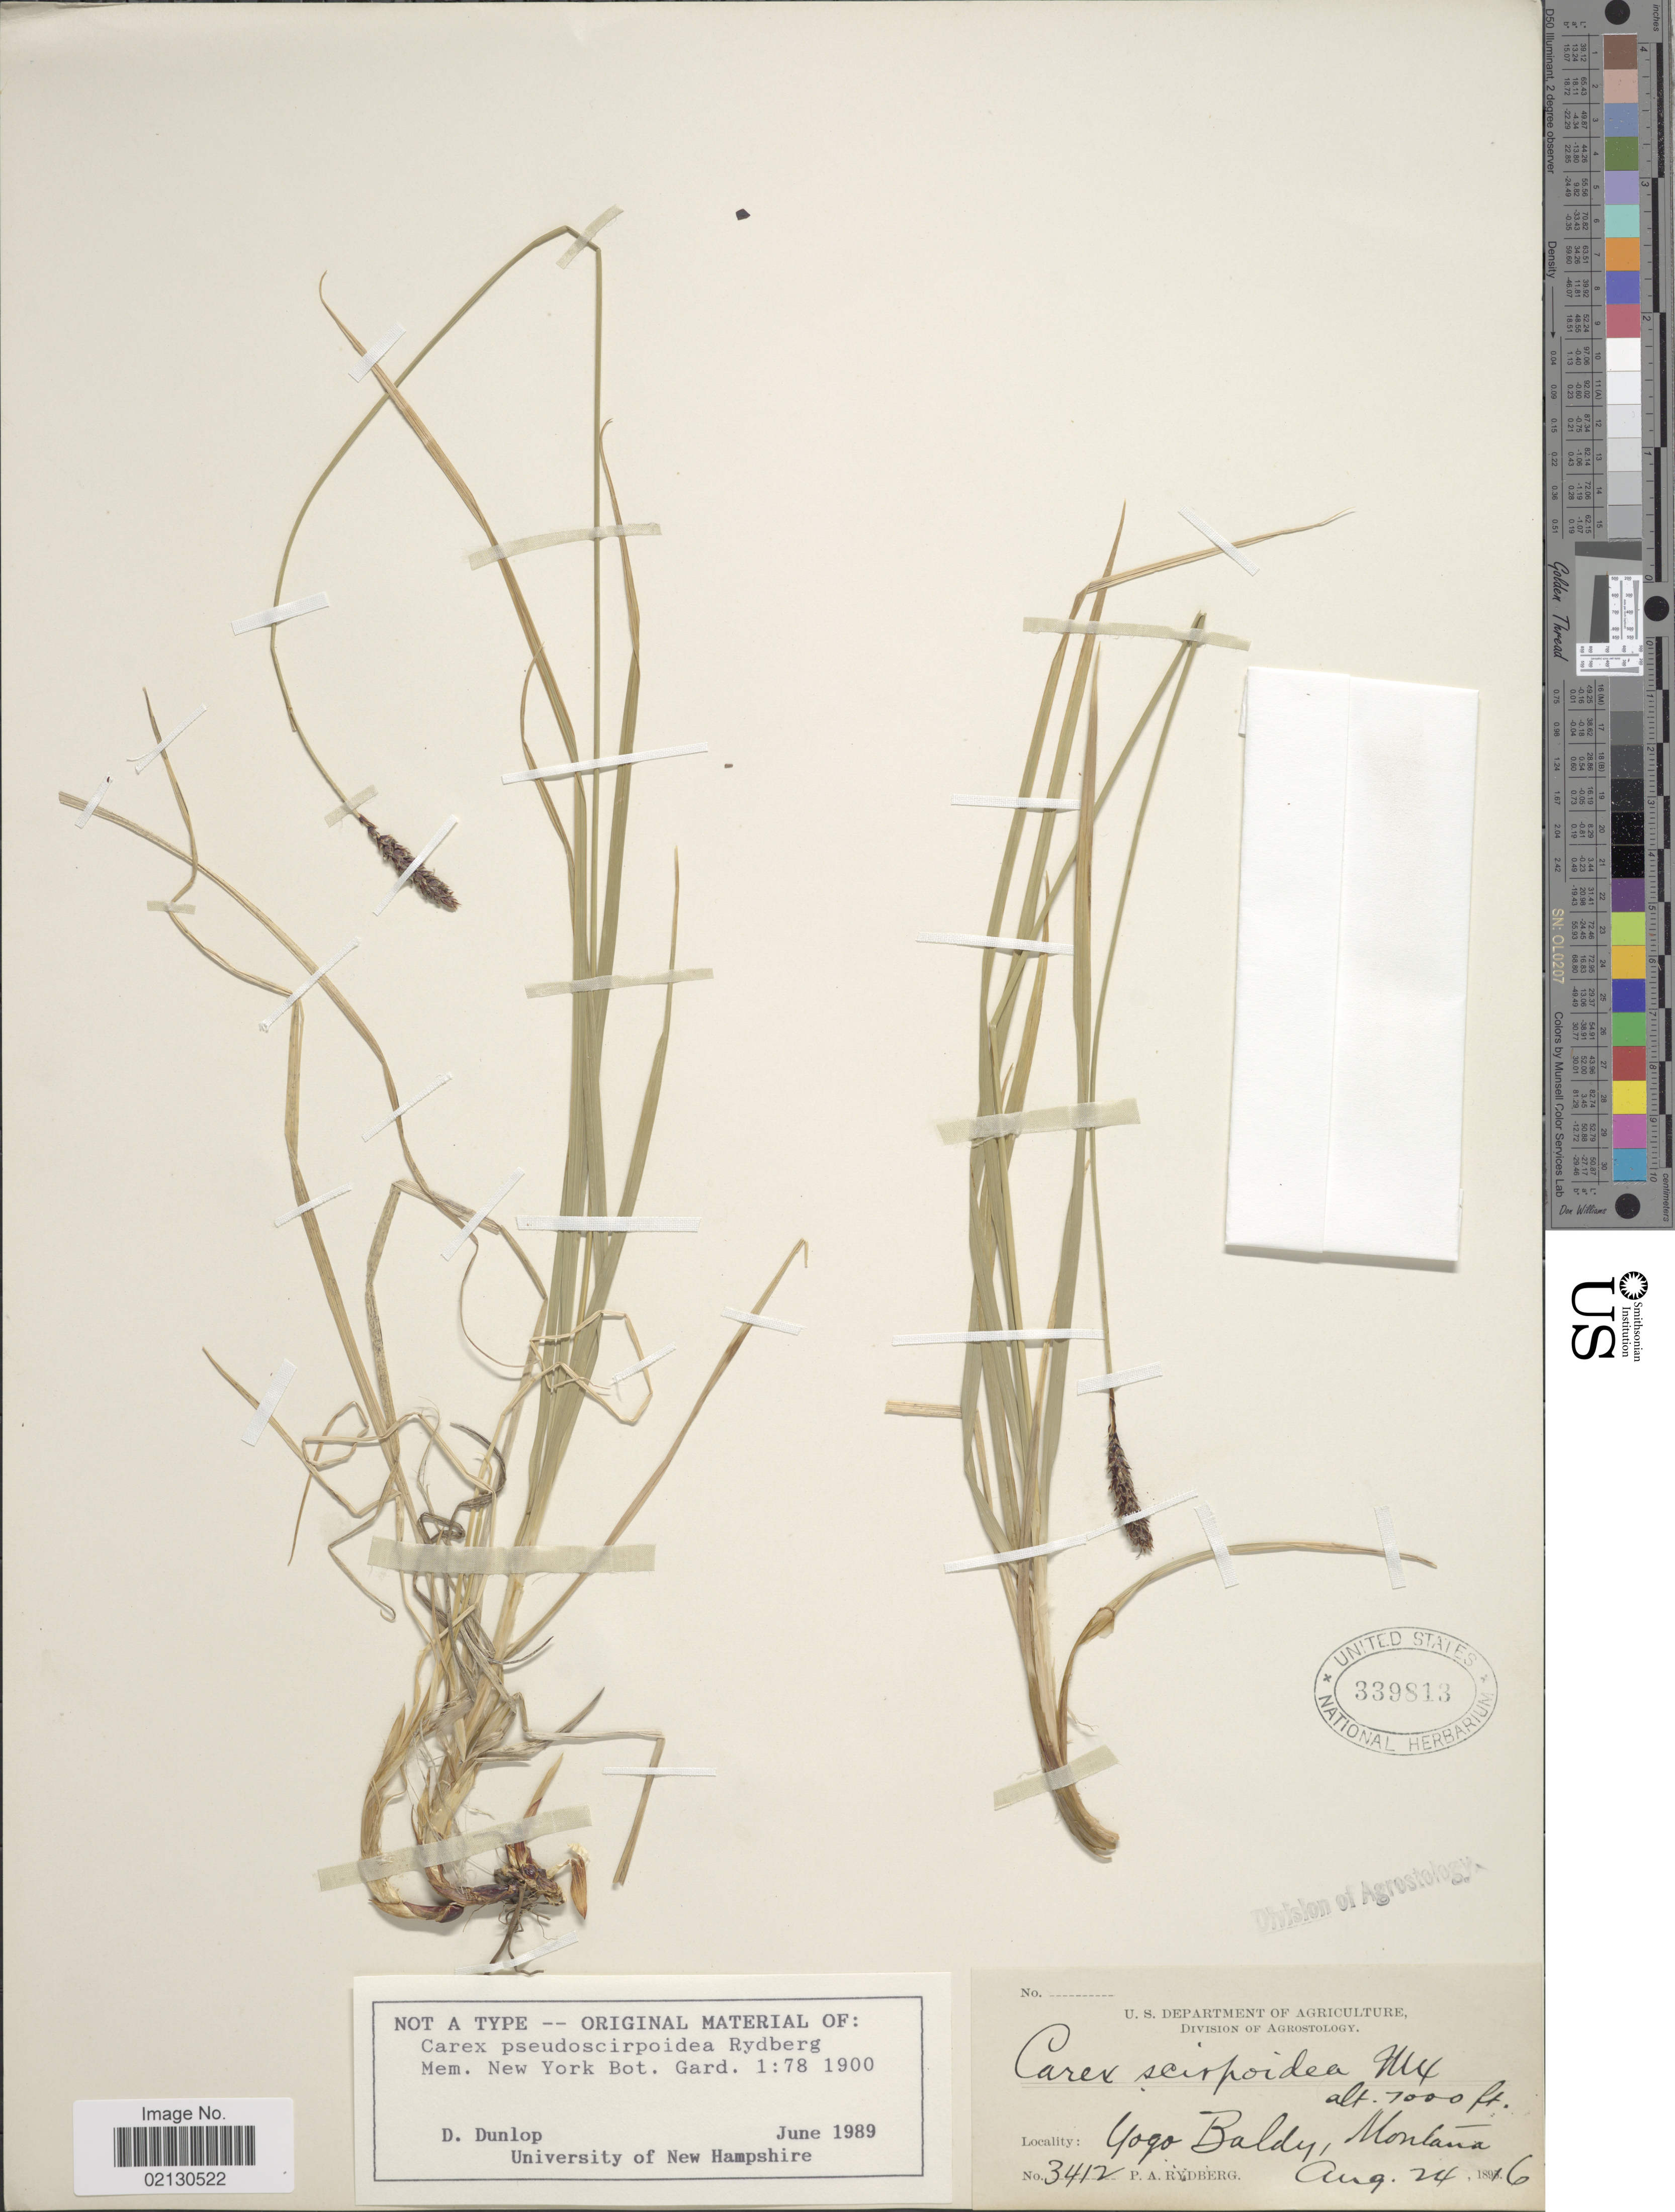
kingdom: Plantae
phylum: Tracheophyta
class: Liliopsida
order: Poales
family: Cyperaceae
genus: Carex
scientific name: Carex scirpoidea subsp. pseudoscirpoidea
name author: (Rydb.) Dunlop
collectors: P. A. Rydberg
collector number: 3412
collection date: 1816-08-24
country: United States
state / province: Montana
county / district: Judith Basin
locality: Yogo Baldy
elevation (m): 2134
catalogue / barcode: US 339813